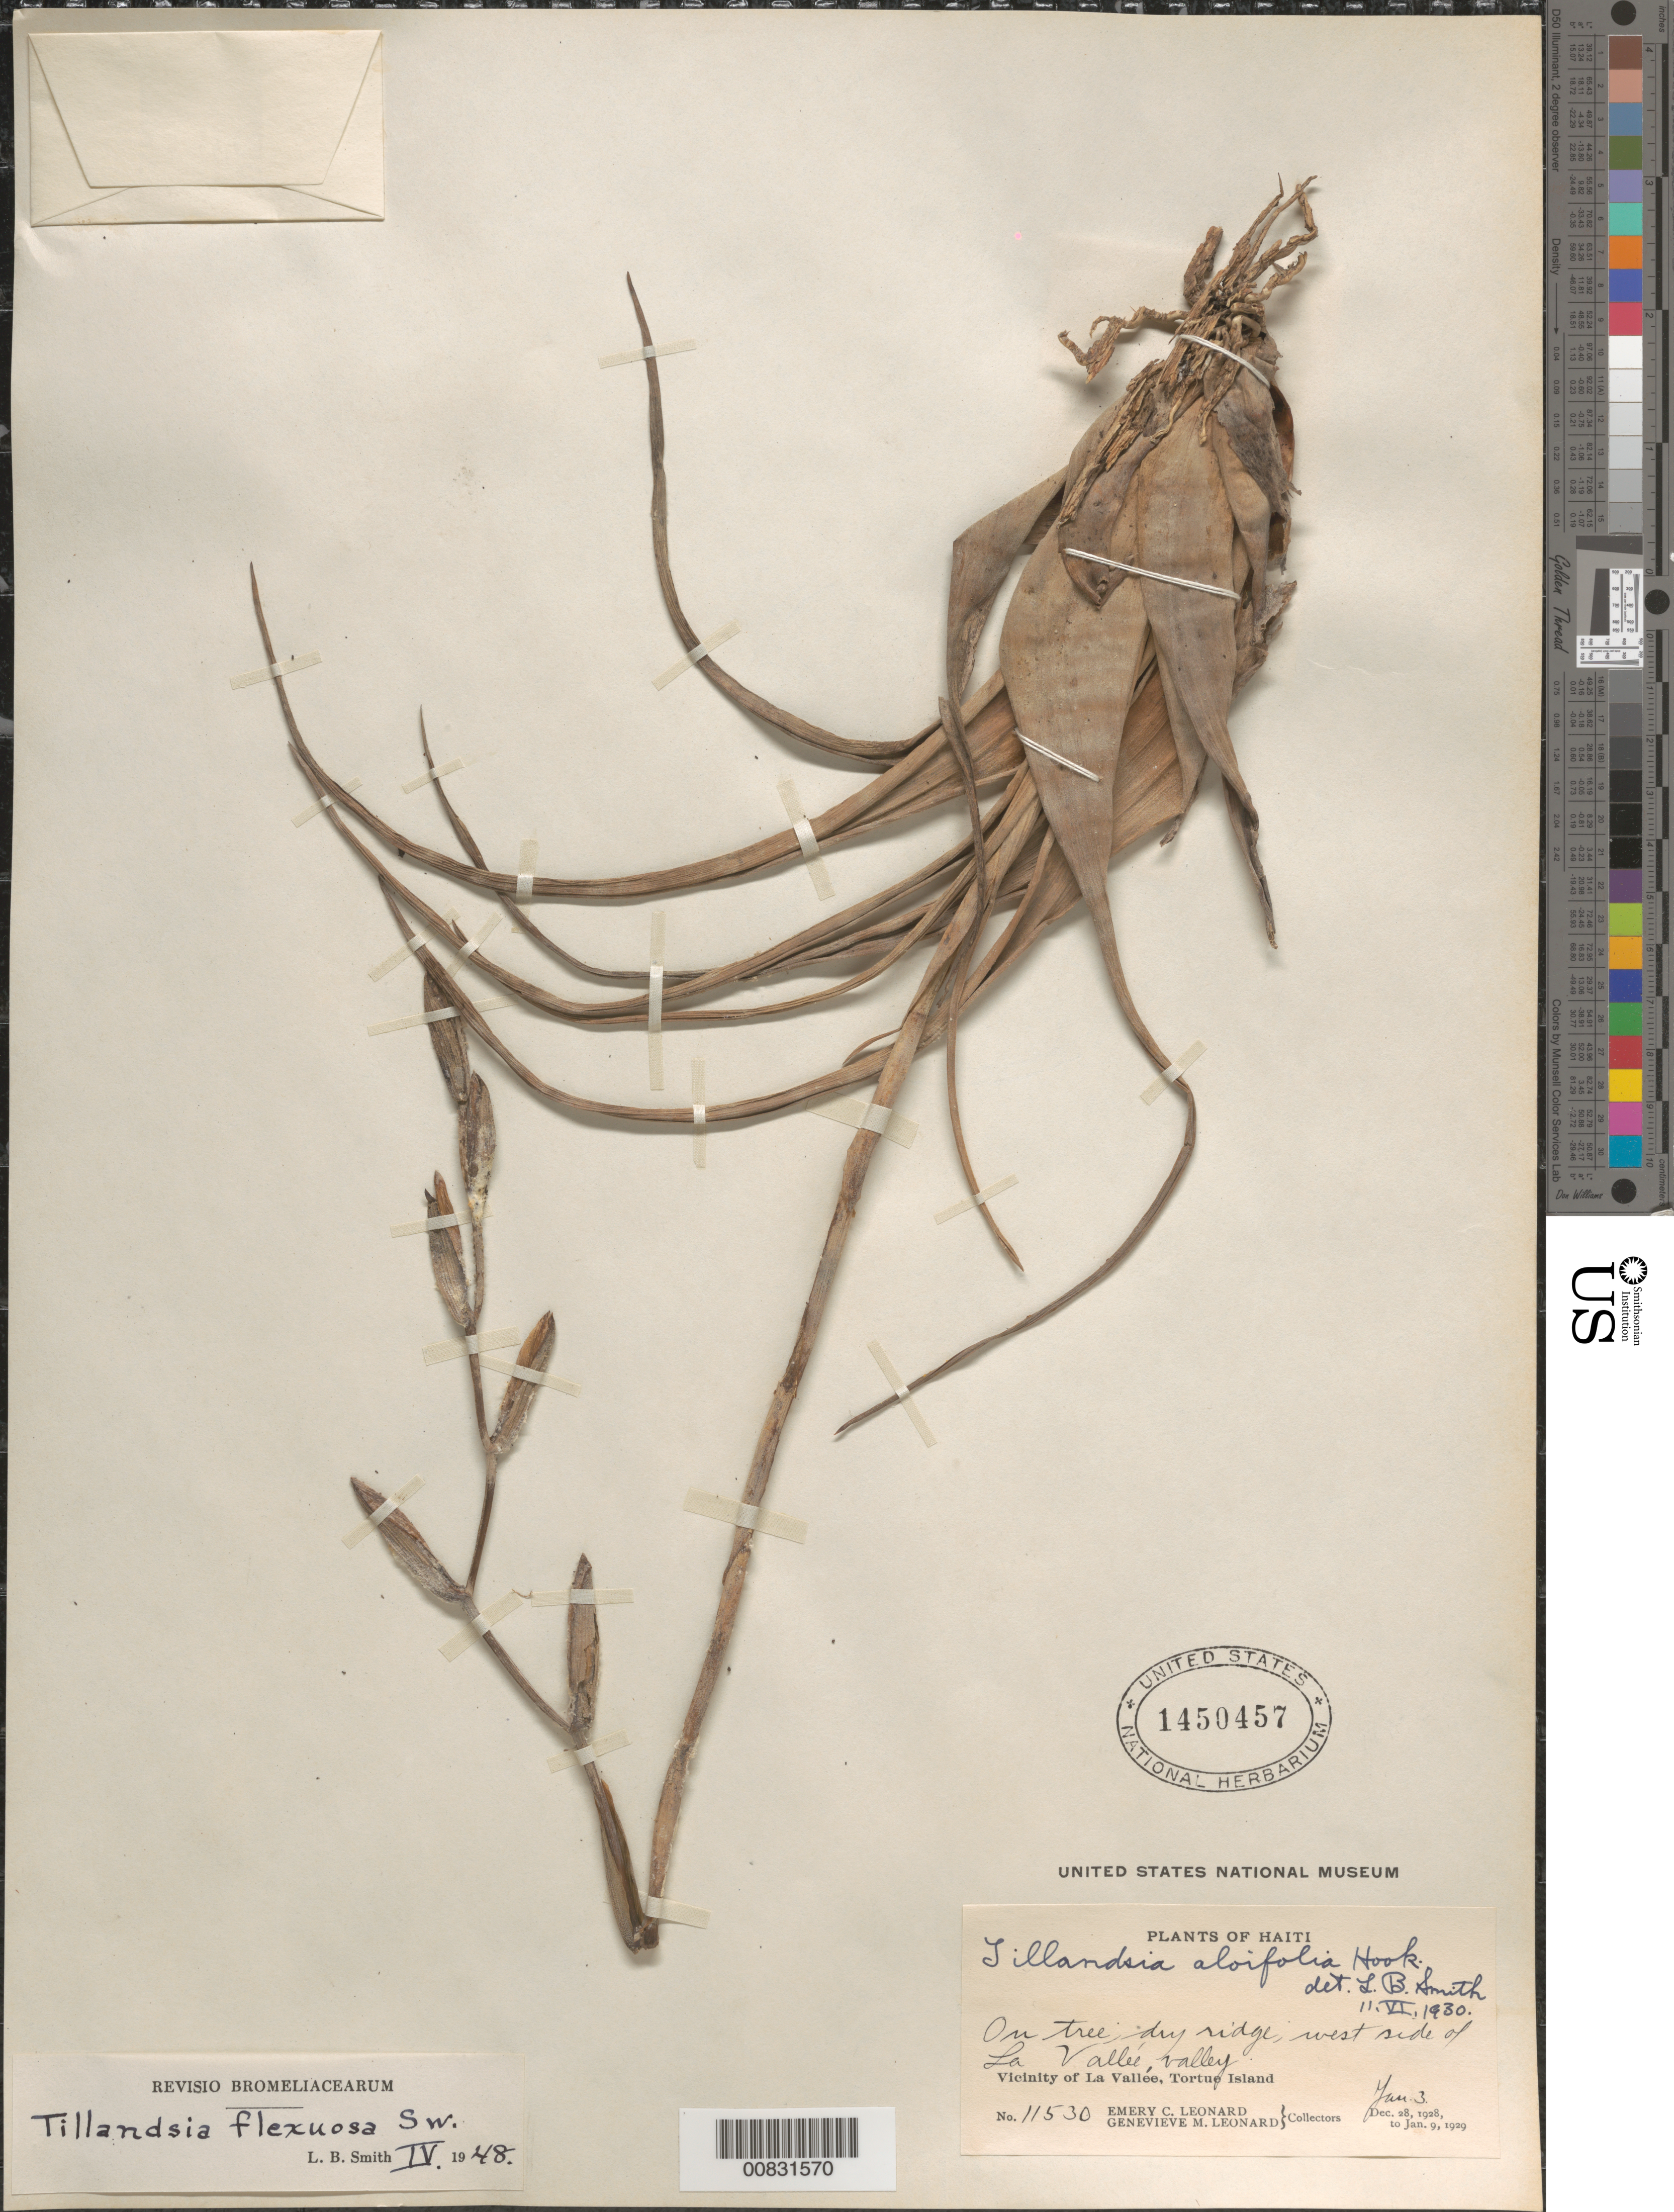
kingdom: Plantae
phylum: Tracheophyta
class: Liliopsida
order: Poales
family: Bromeliaceae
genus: Tillandsia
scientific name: Tillandsia flexuosa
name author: Sw.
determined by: Smith, Lyman B., (US), NMNH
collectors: E. C. Leonard & G. M. Leonard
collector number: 11530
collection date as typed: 03 Jan 1929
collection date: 1929-01-03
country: Haiti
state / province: Nord-Óuest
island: Île de la Tortue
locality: Vicinity of Vallée, Tortue island. Dry ridge west side of La Vallée valley.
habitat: On tree. Dry ridge.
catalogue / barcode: US 1450457